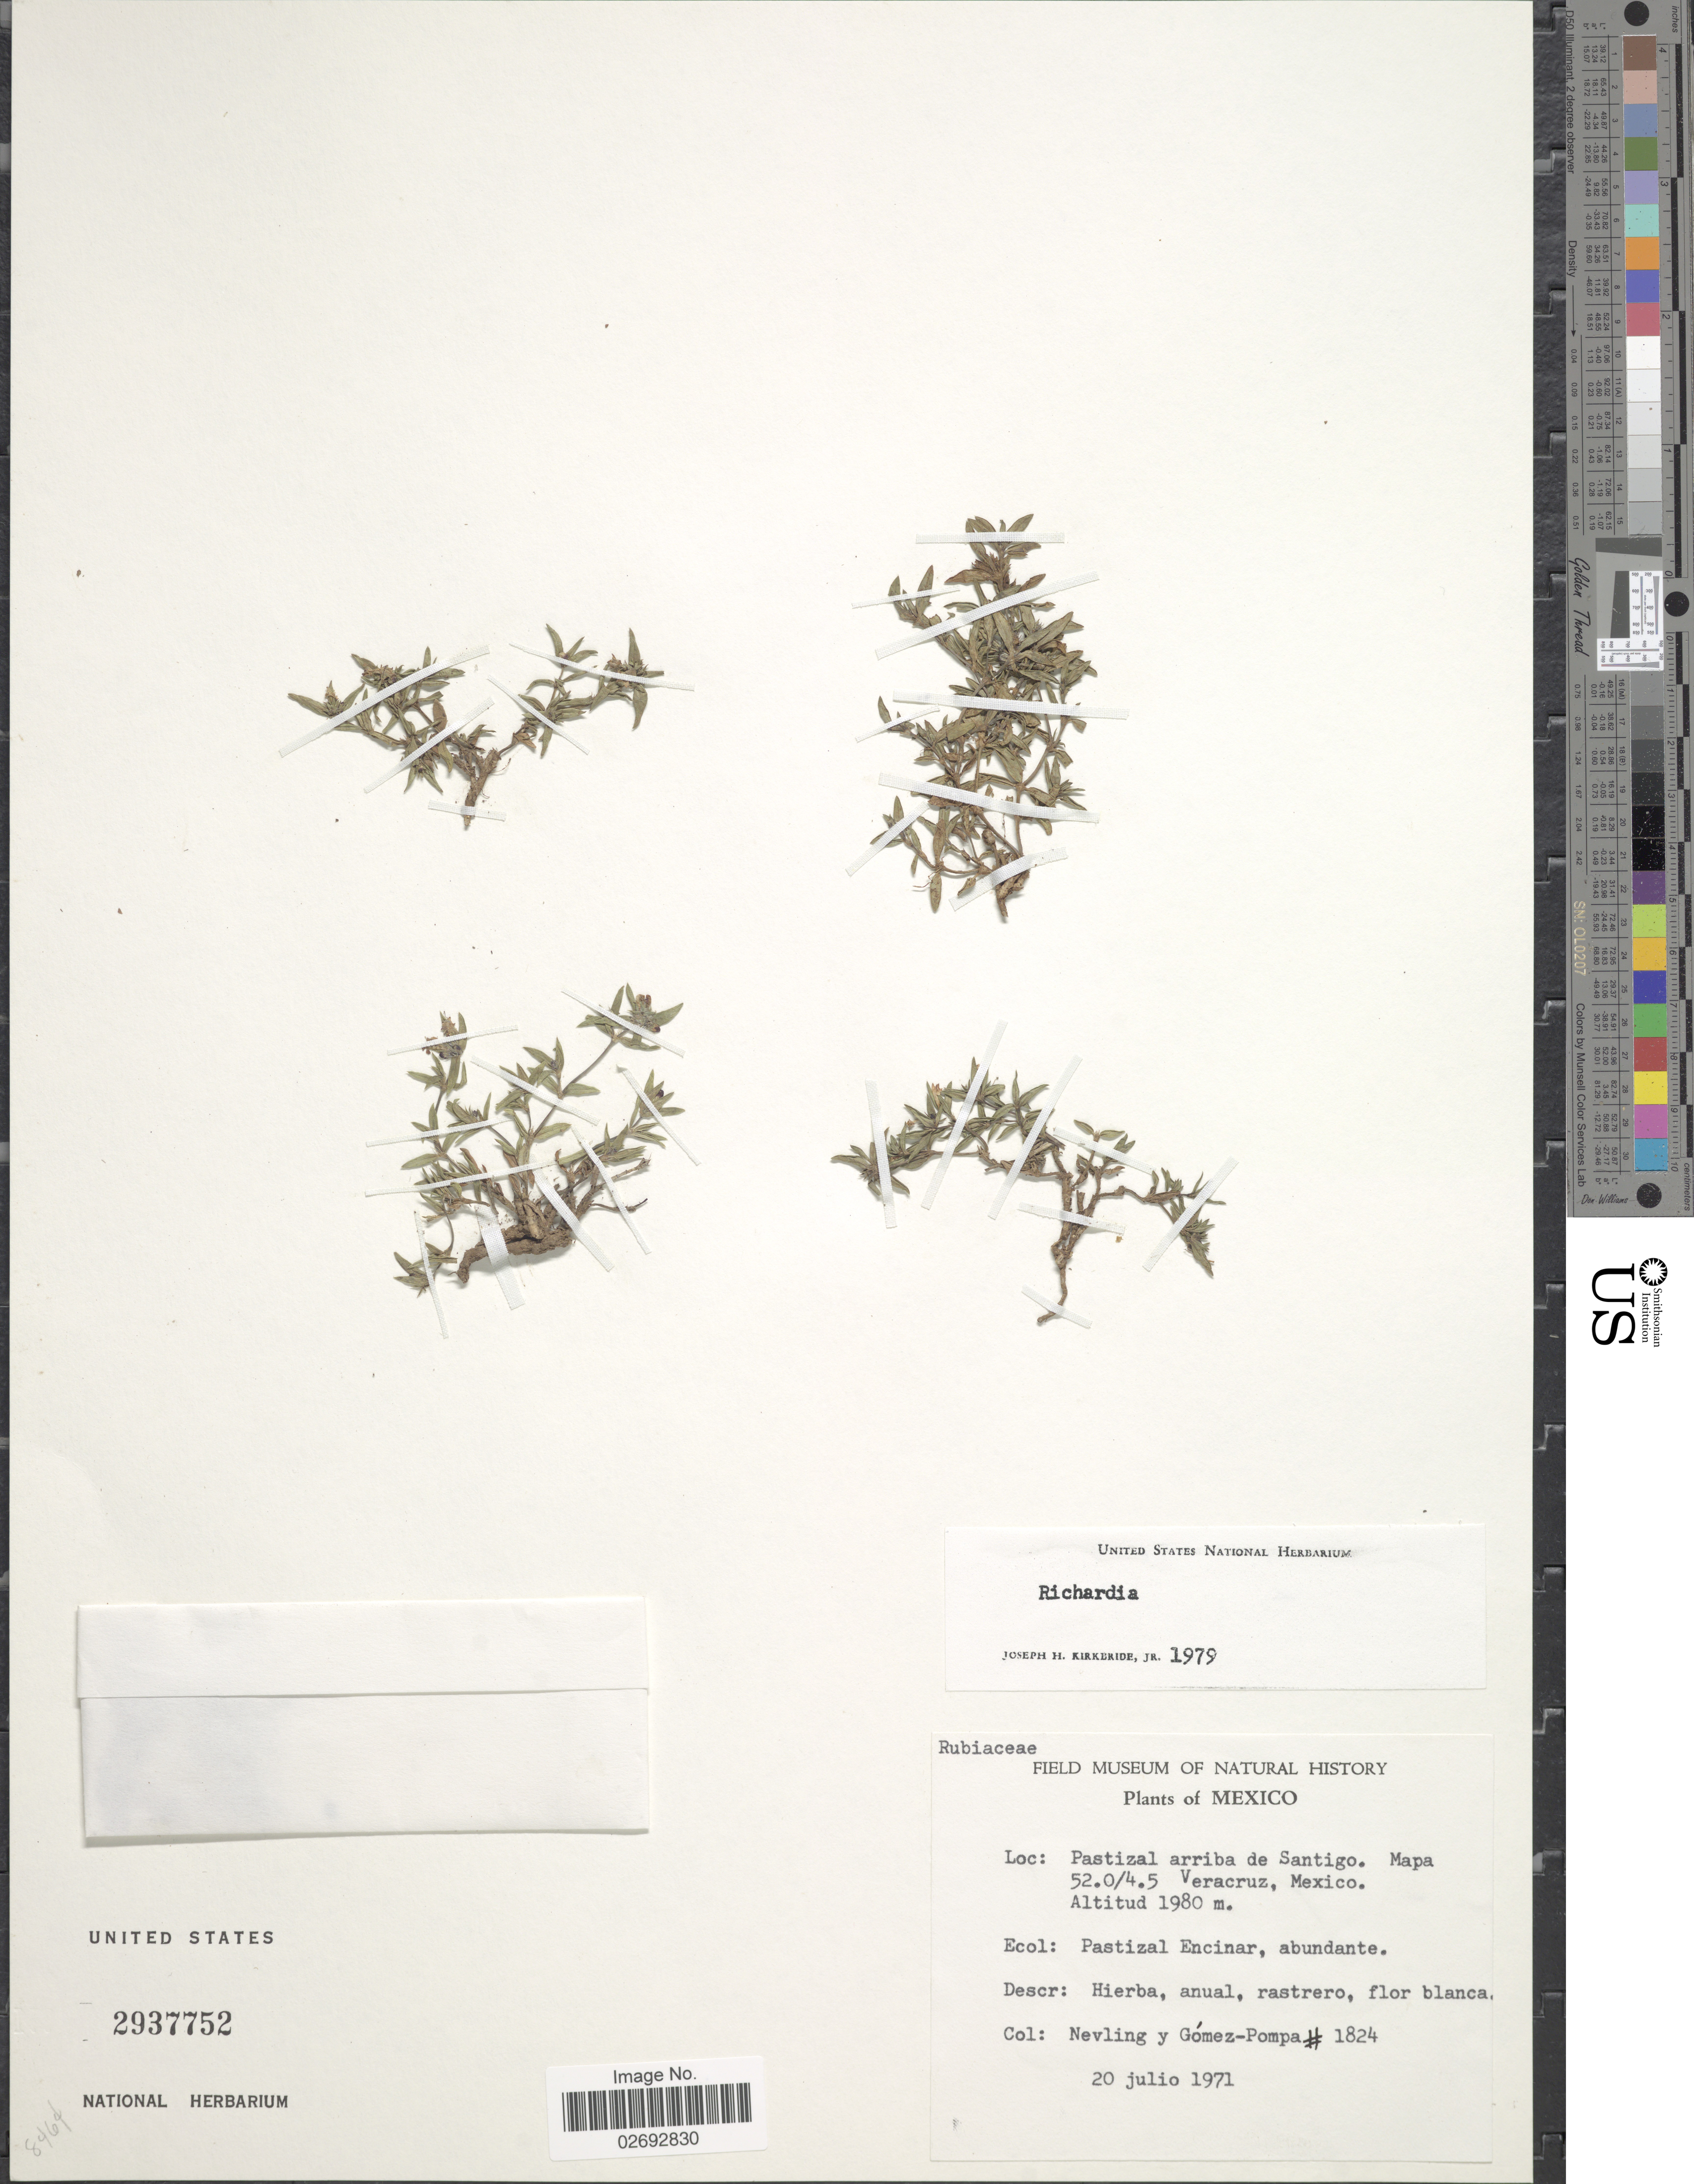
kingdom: Plantae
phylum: Tracheophyta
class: Magnoliopsida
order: Gentianales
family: Rubiaceae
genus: Richardia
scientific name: Richardia sp.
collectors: Nevling & Gomez-Pompa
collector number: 1824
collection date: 1971-07-20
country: Mexico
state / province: Veracruz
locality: Pastizal arriba de Santigo. Mapa 52.0/4.5 Veracruz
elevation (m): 1980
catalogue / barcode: US 2937752